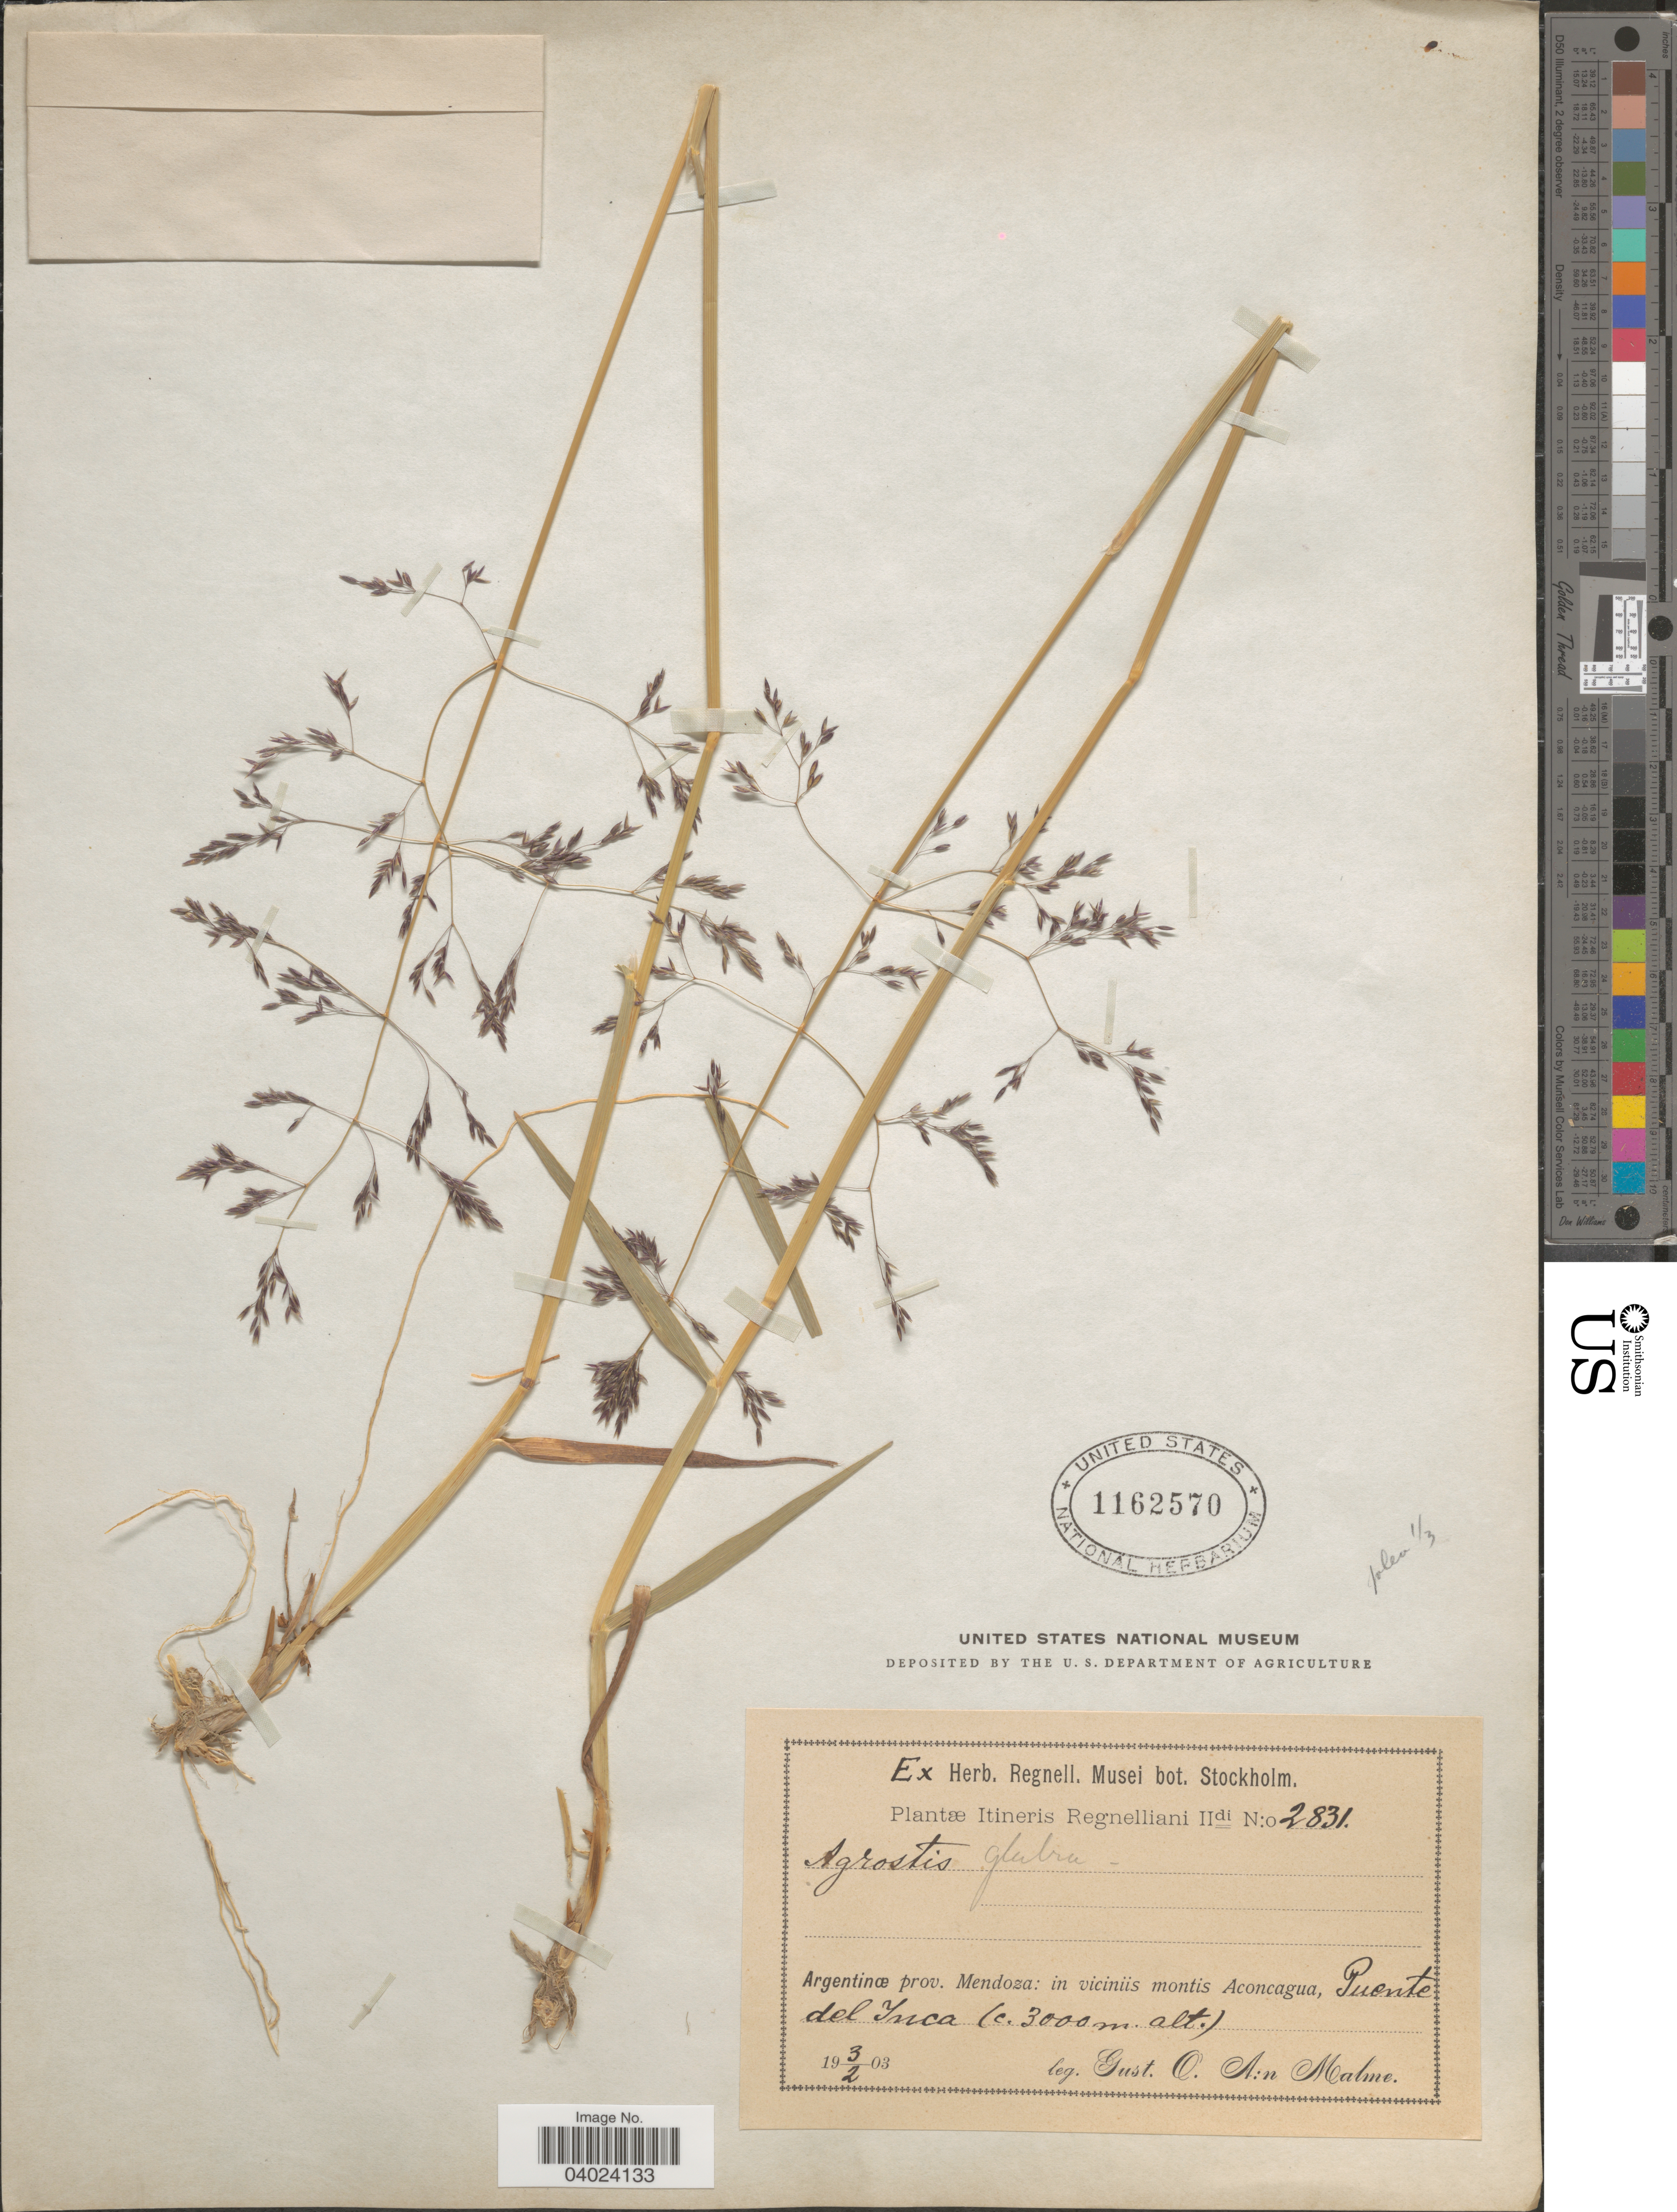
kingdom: Plantae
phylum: Tracheophyta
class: Liliopsida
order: Poales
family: Poaceae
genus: Agrostis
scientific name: Agrostis glabra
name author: (J. Presl) Kunth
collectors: G. O. A. Malme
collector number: O 2831 ?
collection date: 1903-02-03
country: Argentina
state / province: Mendoza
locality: In viciniis montis Aconcagua, Puente del Inca.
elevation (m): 3000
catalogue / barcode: US 1162570